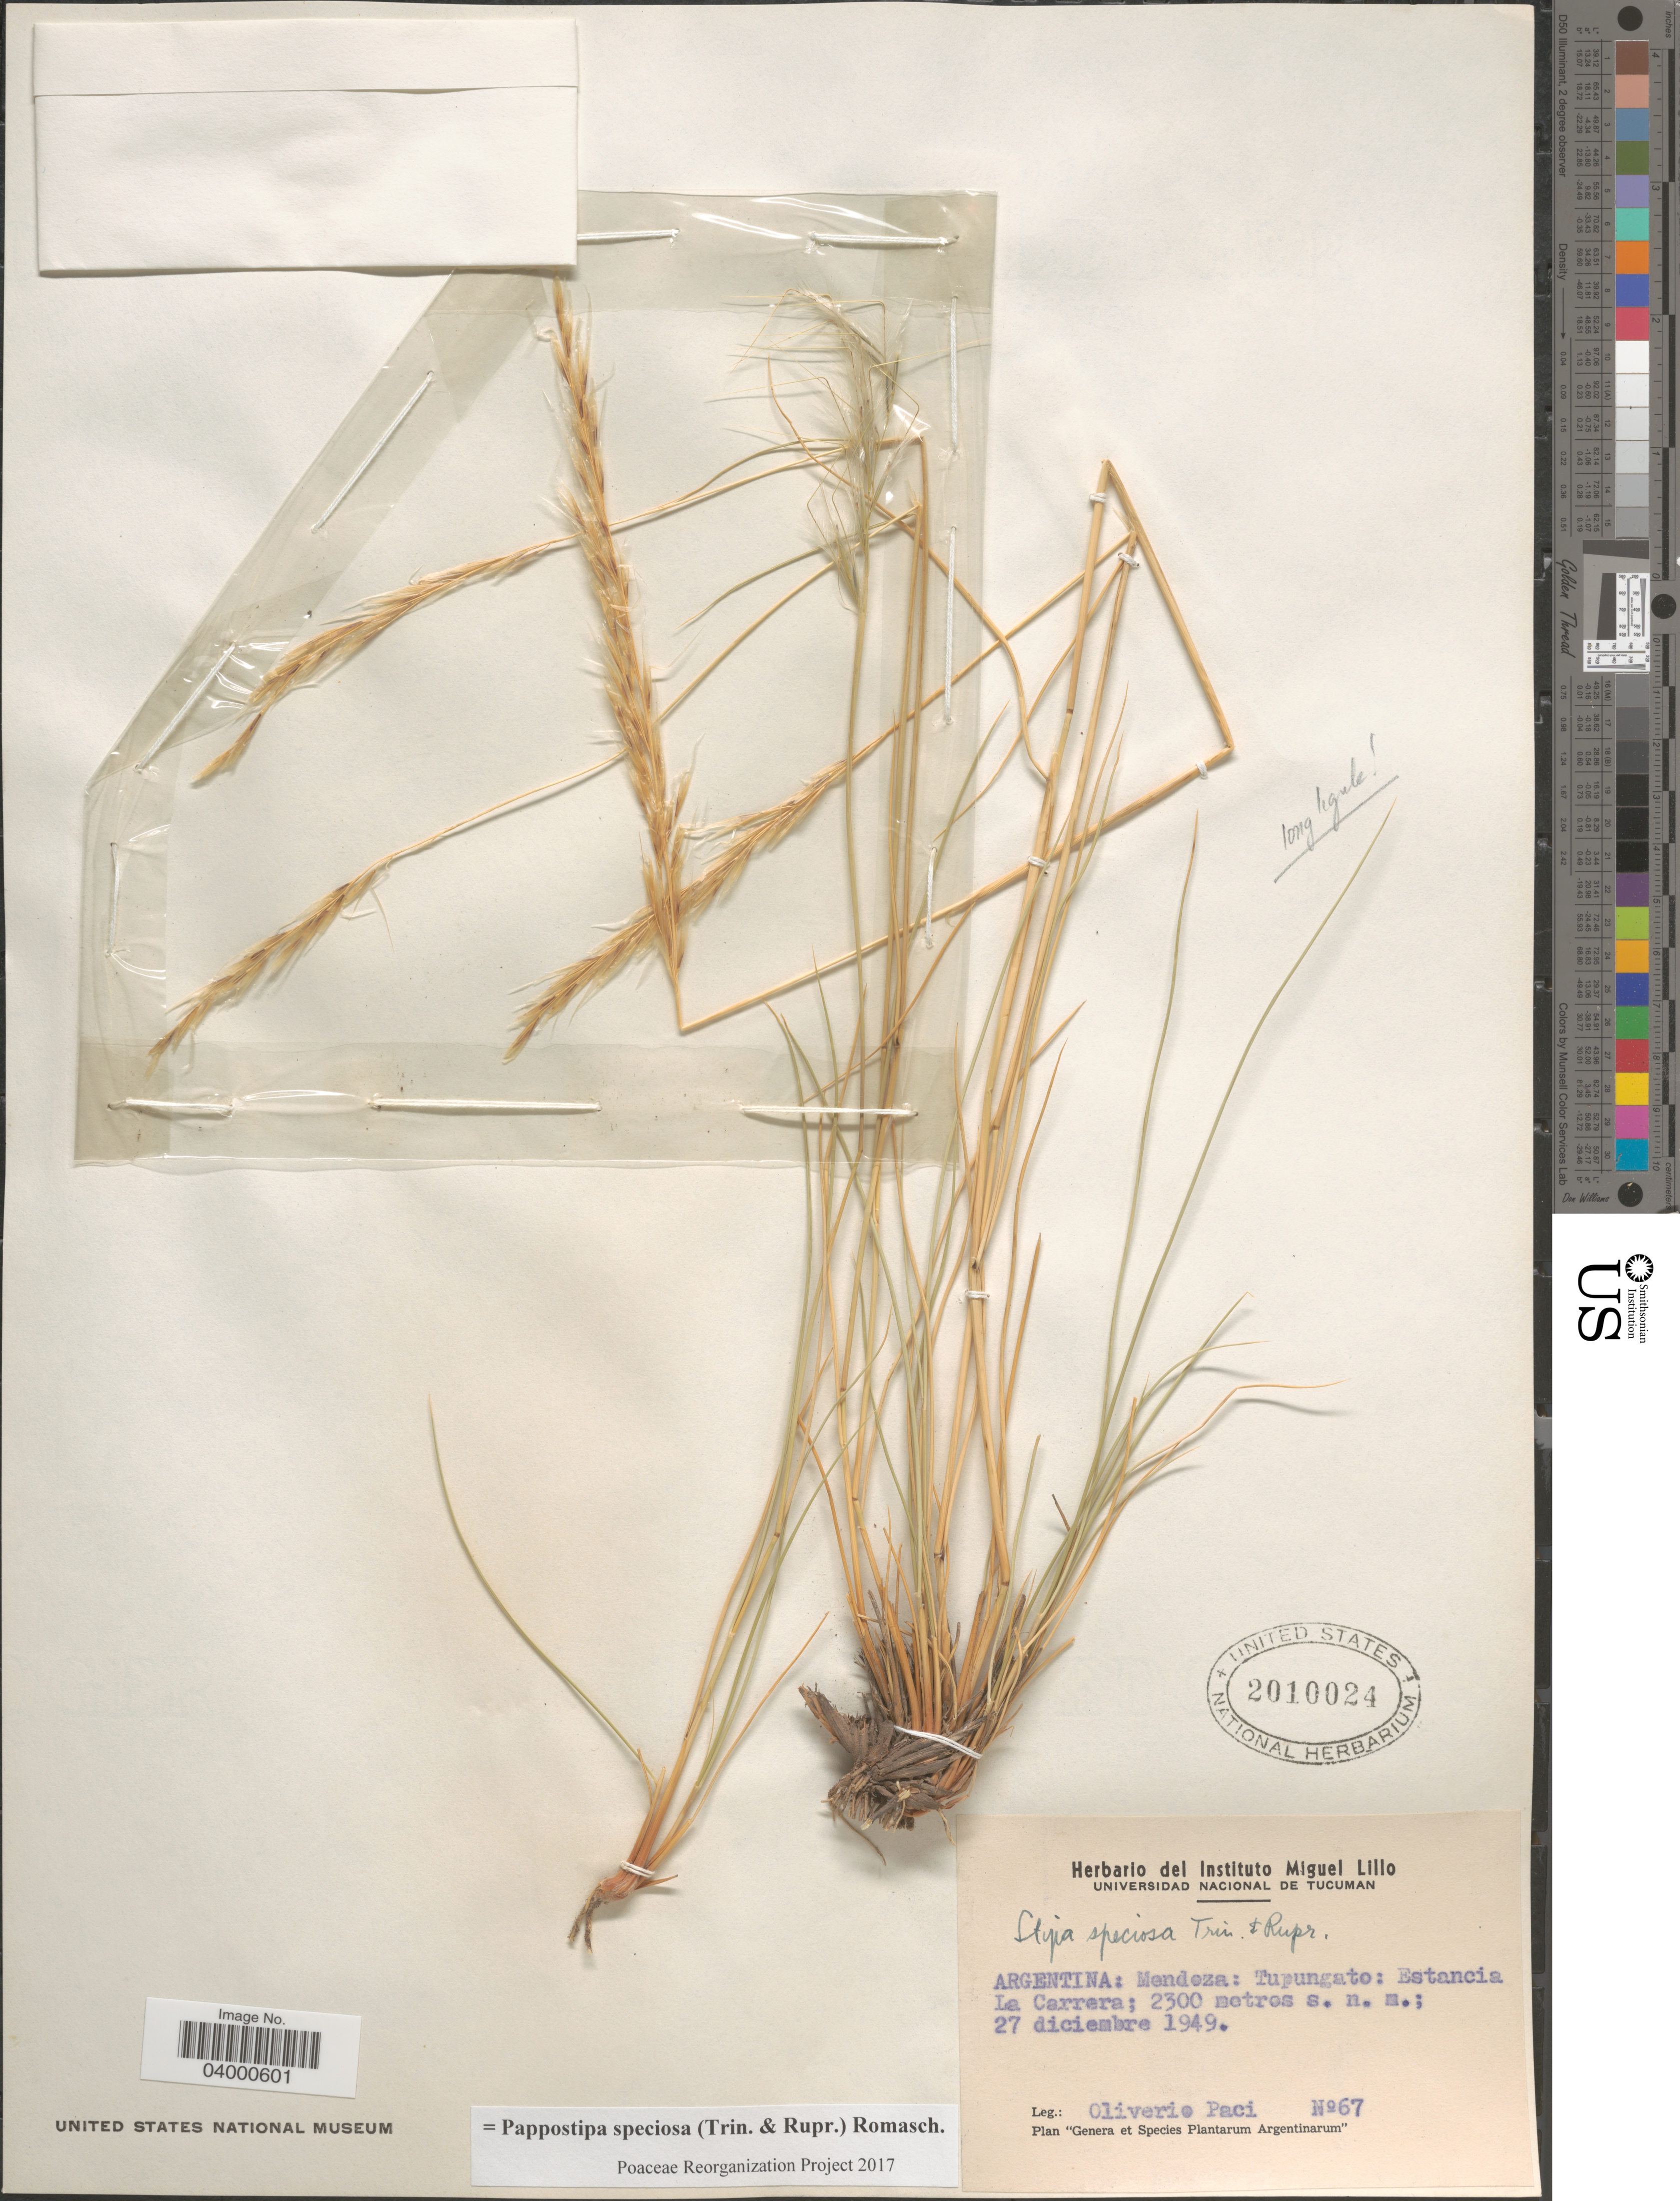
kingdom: Plantae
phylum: Tracheophyta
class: Liliopsida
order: Poales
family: Poaceae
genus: Pappostipa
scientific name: Pappostipa speciosa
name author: (Trin. & Rupr.) Romasch.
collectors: O. Paci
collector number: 67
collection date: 1949-12-27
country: Argentina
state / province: Mendoza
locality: Tupungato: Estancia La Carrera.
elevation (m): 2300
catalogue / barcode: US 2010024